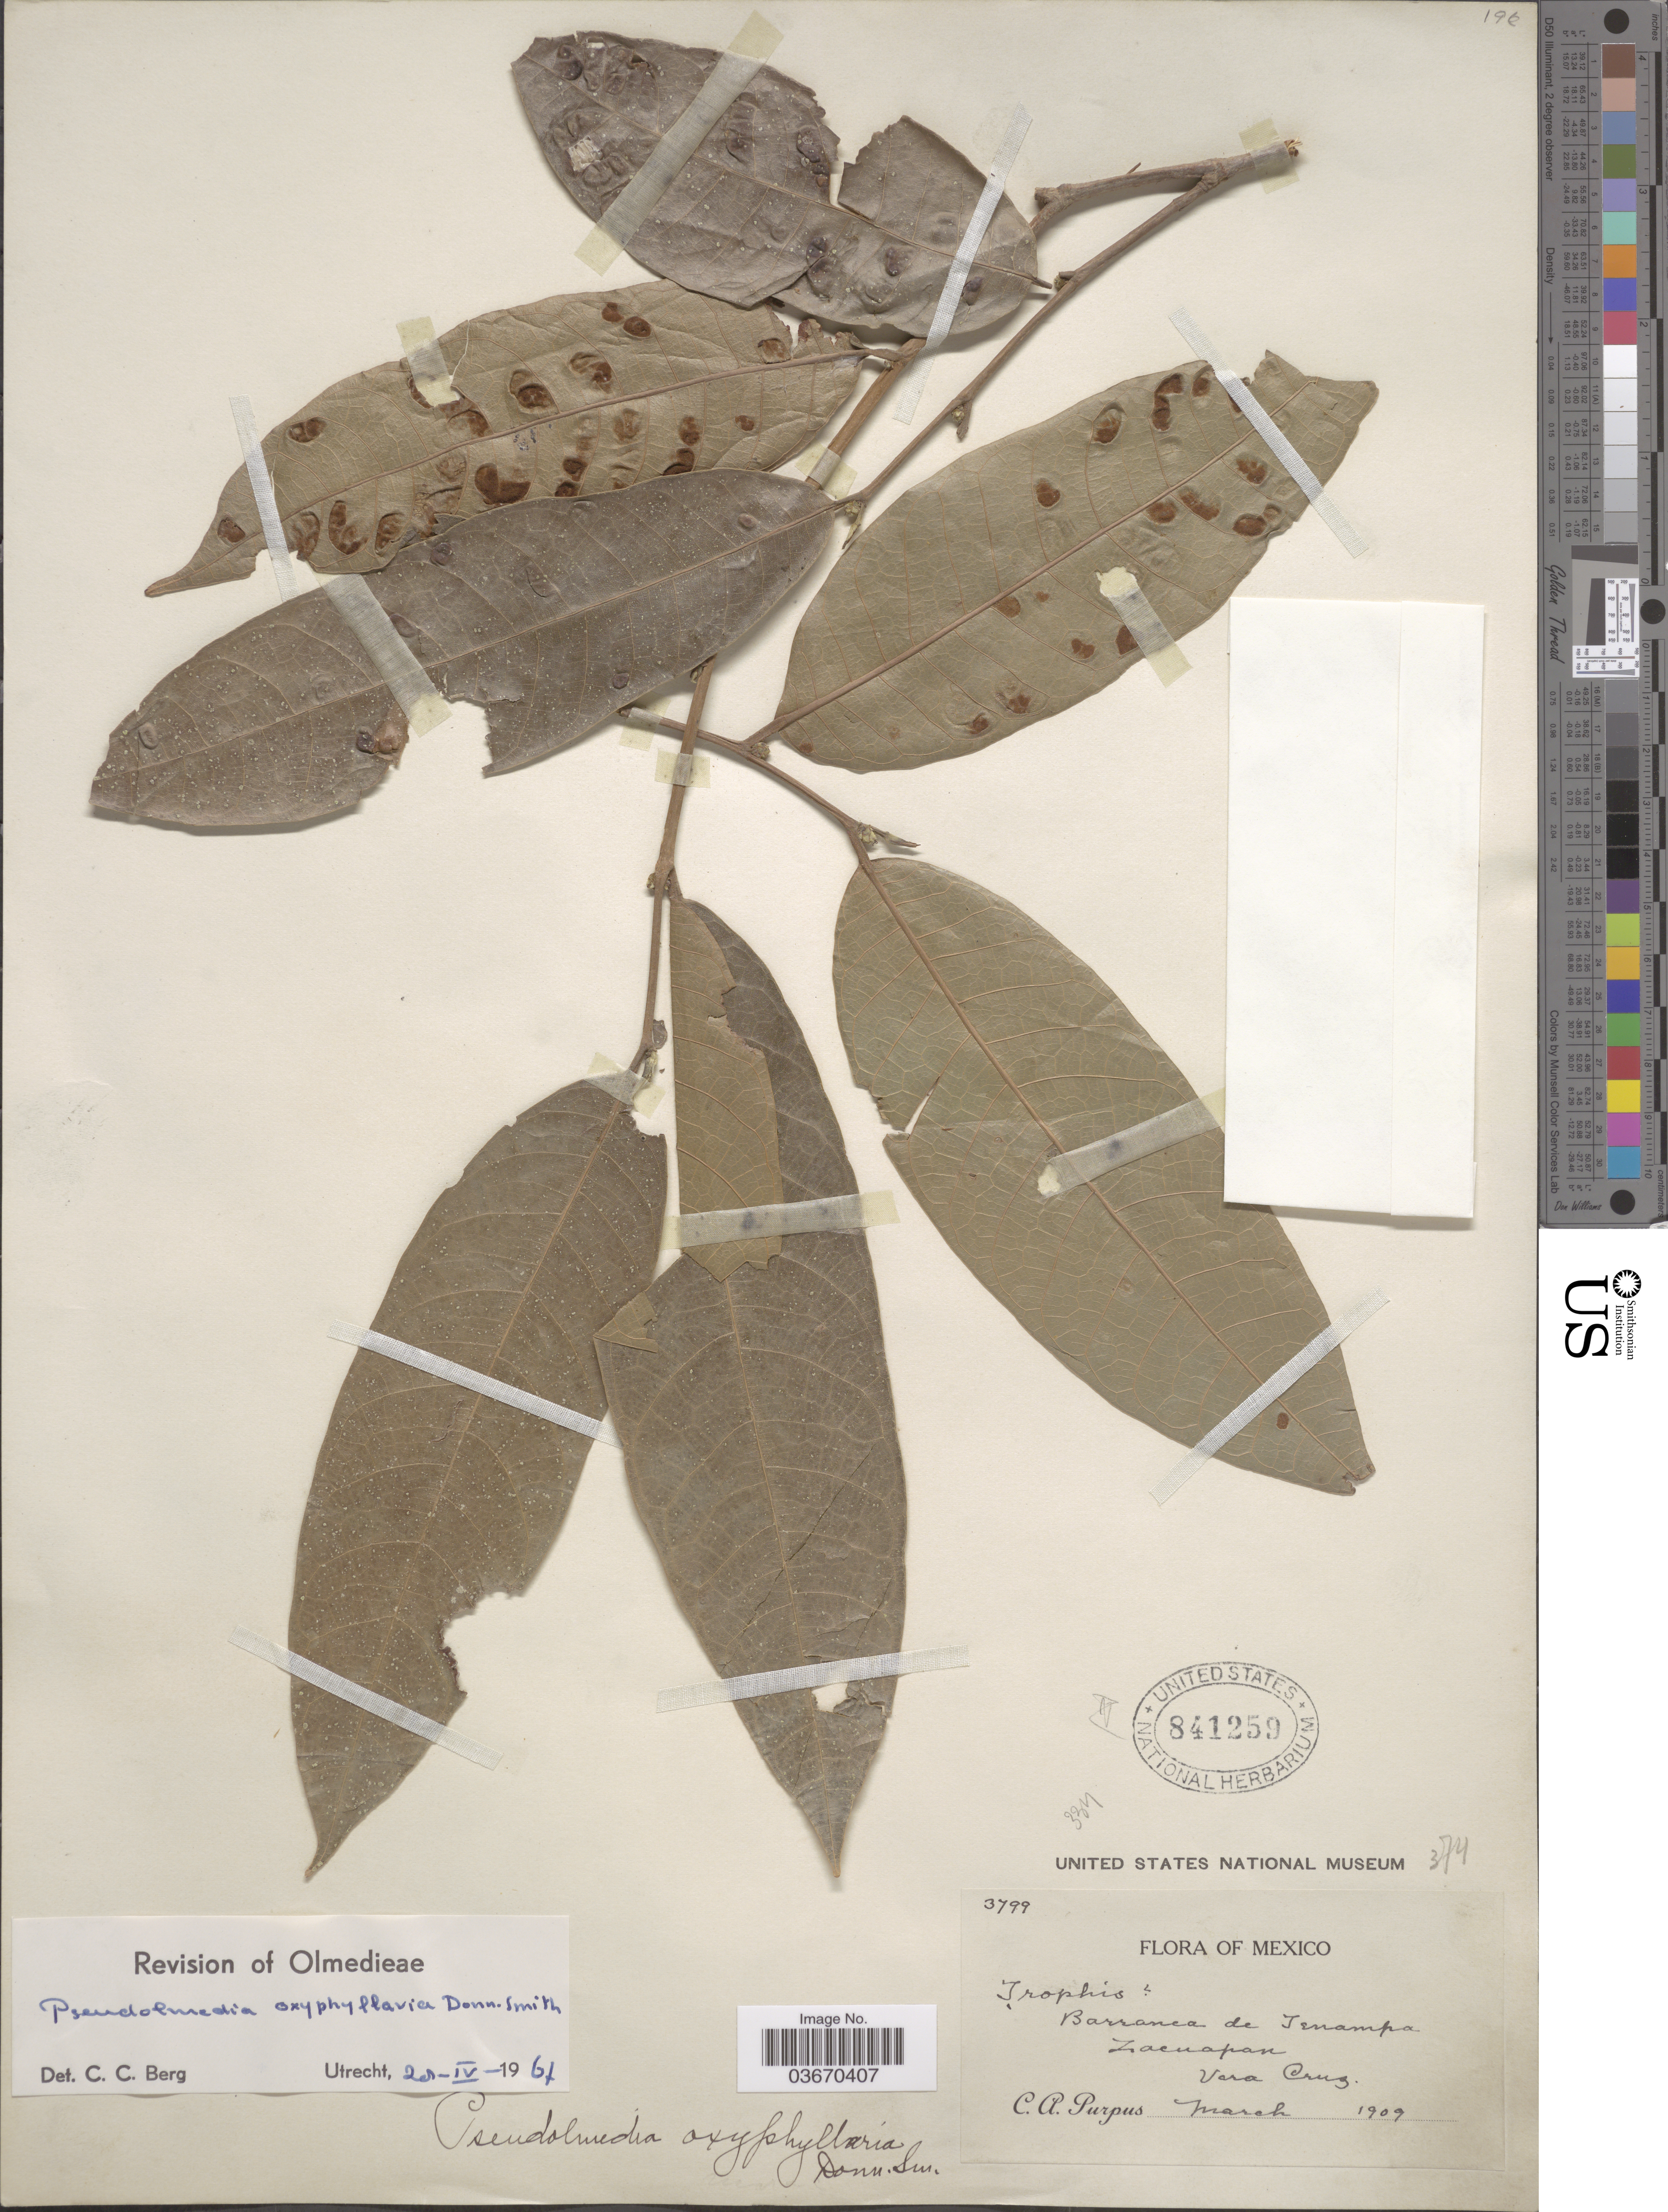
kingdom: Plantae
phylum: Tracheophyta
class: Magnoliopsida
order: Rosales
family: Moraceae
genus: Pseudolmedia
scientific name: Pseudolmedia oxyphyllaria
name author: Donn. Sm.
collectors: C. A. Purpus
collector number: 3799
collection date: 1909-03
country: Mexico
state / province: Veracruz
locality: Barranca de Tenampa. Zacuapan. Vera Cruz.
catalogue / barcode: US 841259